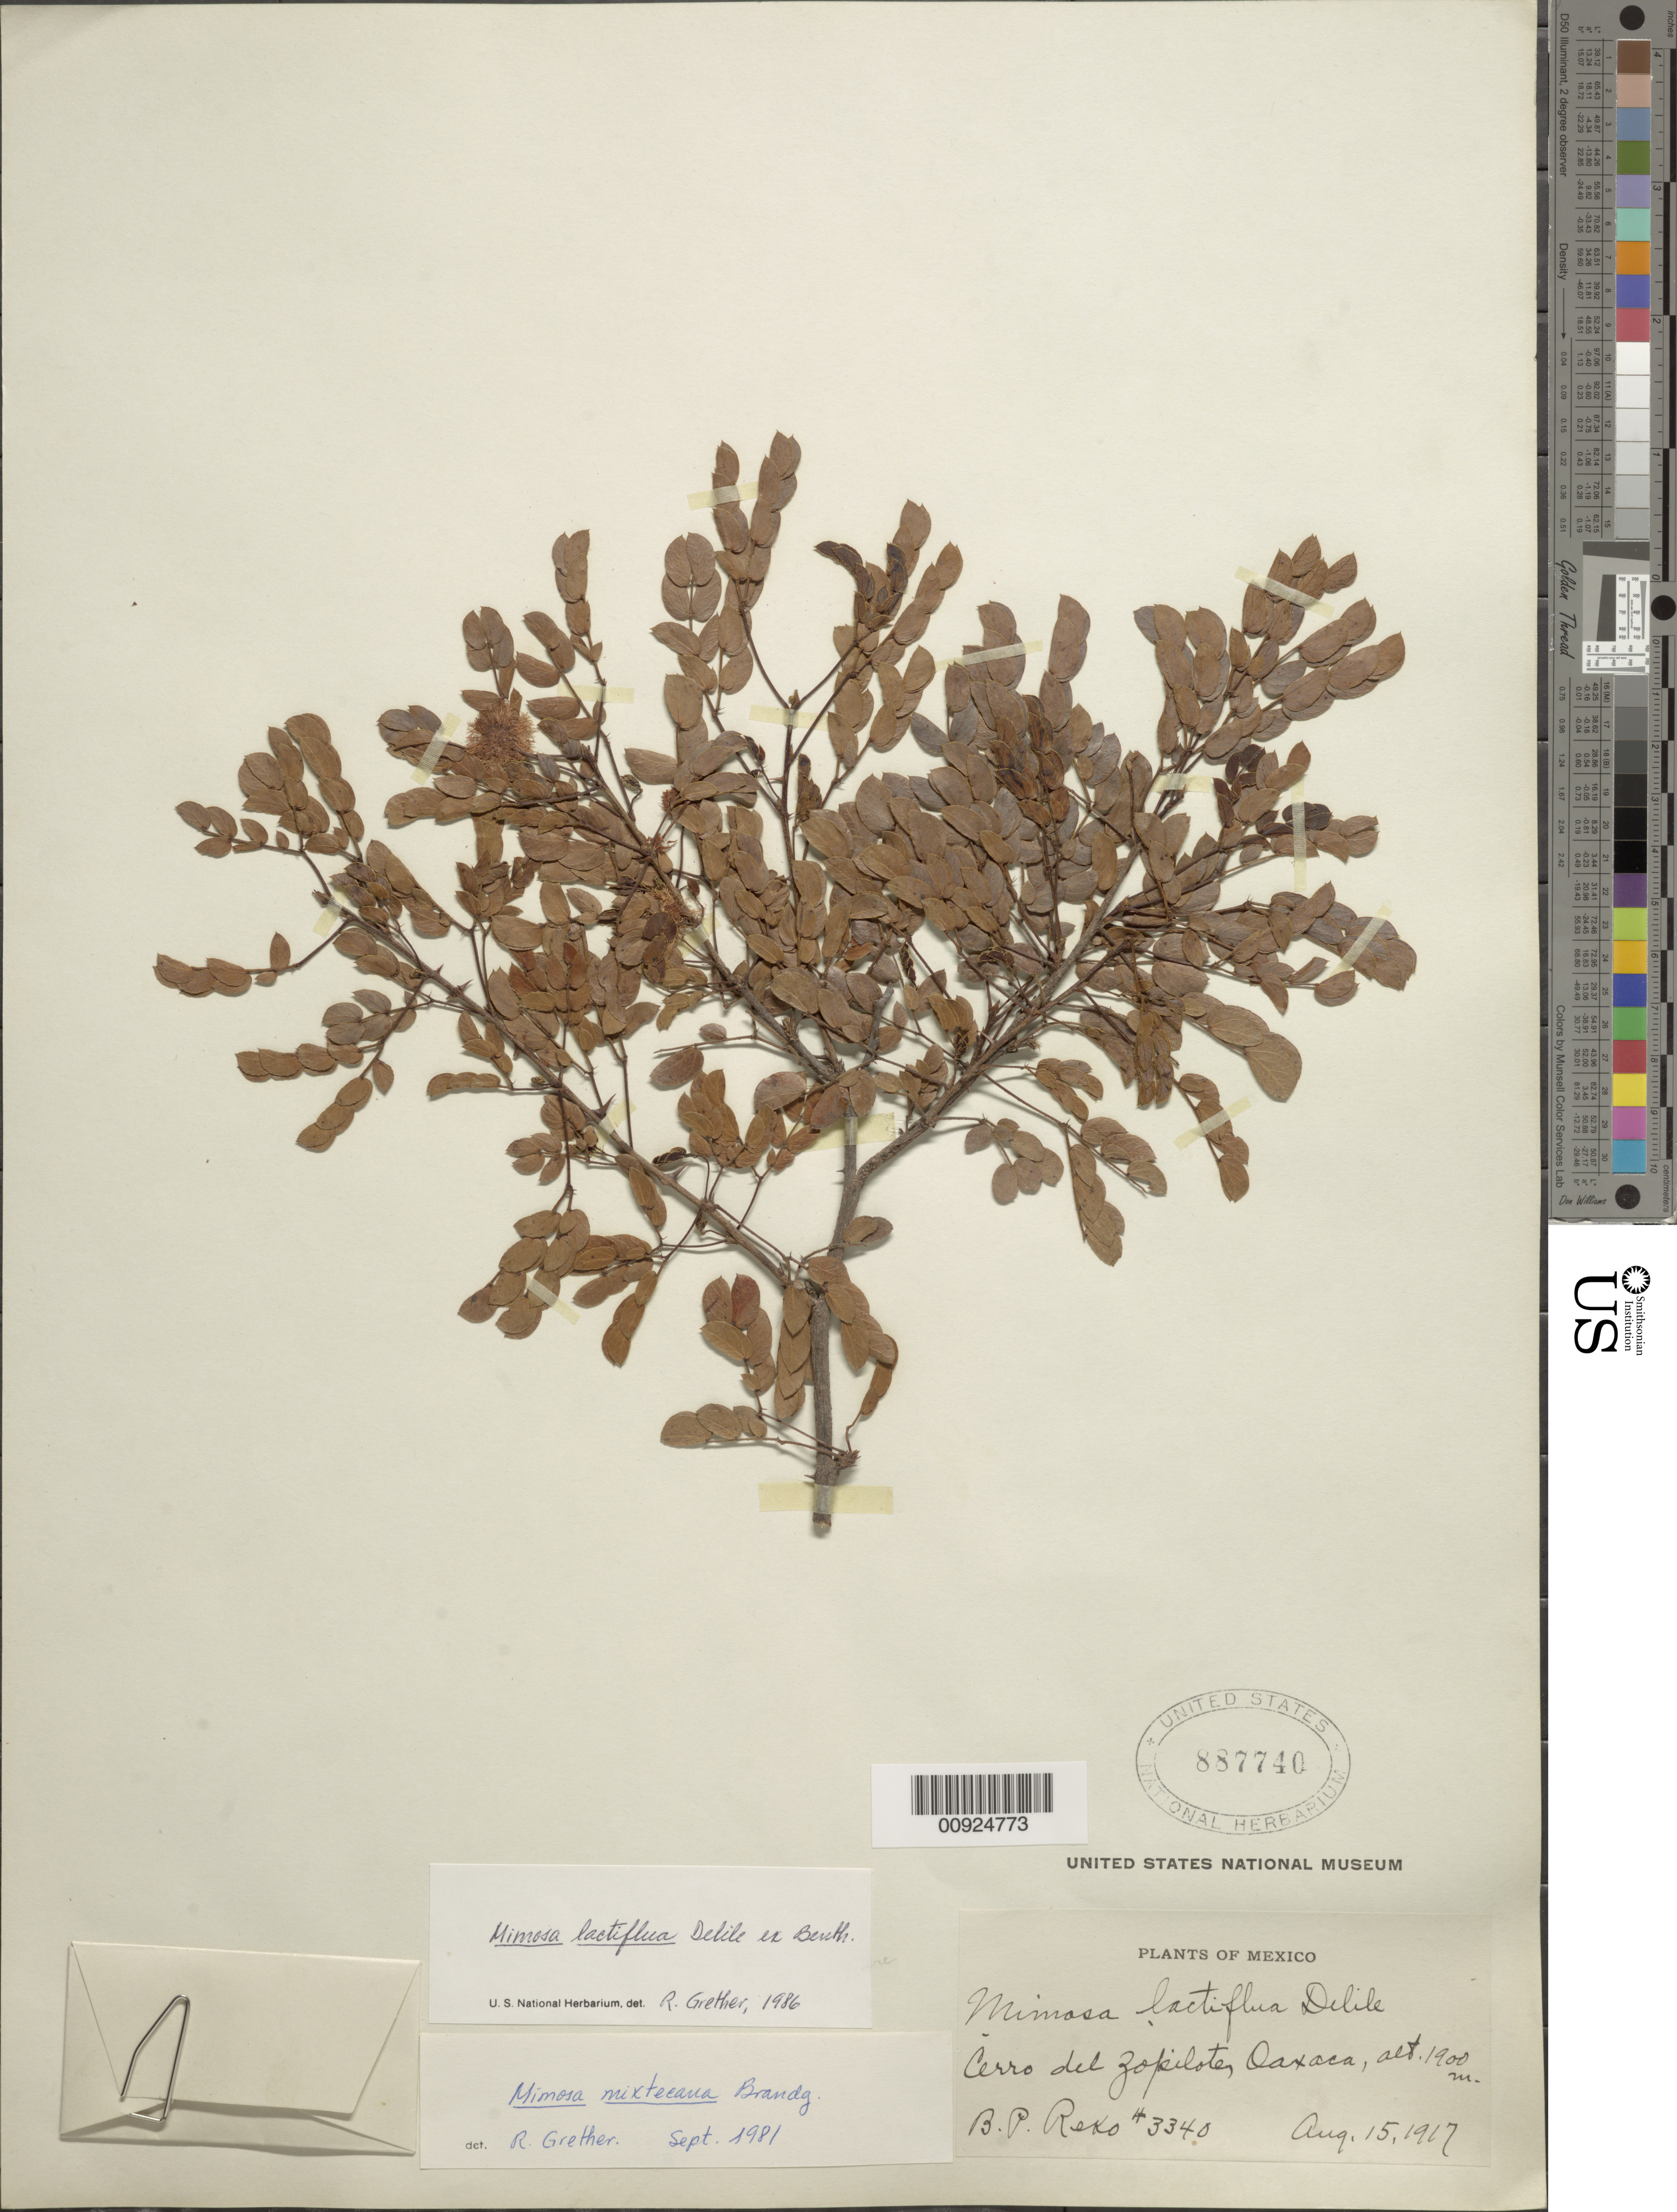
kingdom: Plantae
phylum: Tracheophyta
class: Magnoliopsida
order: Fabales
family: Fabaceae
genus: Mimosa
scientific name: Mimosa lactiflua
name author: Delile ex Benth.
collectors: B. P. Reko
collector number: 3340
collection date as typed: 15 Aug 1917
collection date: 1917-08-15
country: Mexico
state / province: Oaxaca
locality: Cerro del Zopilote, Oaxaca.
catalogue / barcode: US 887740